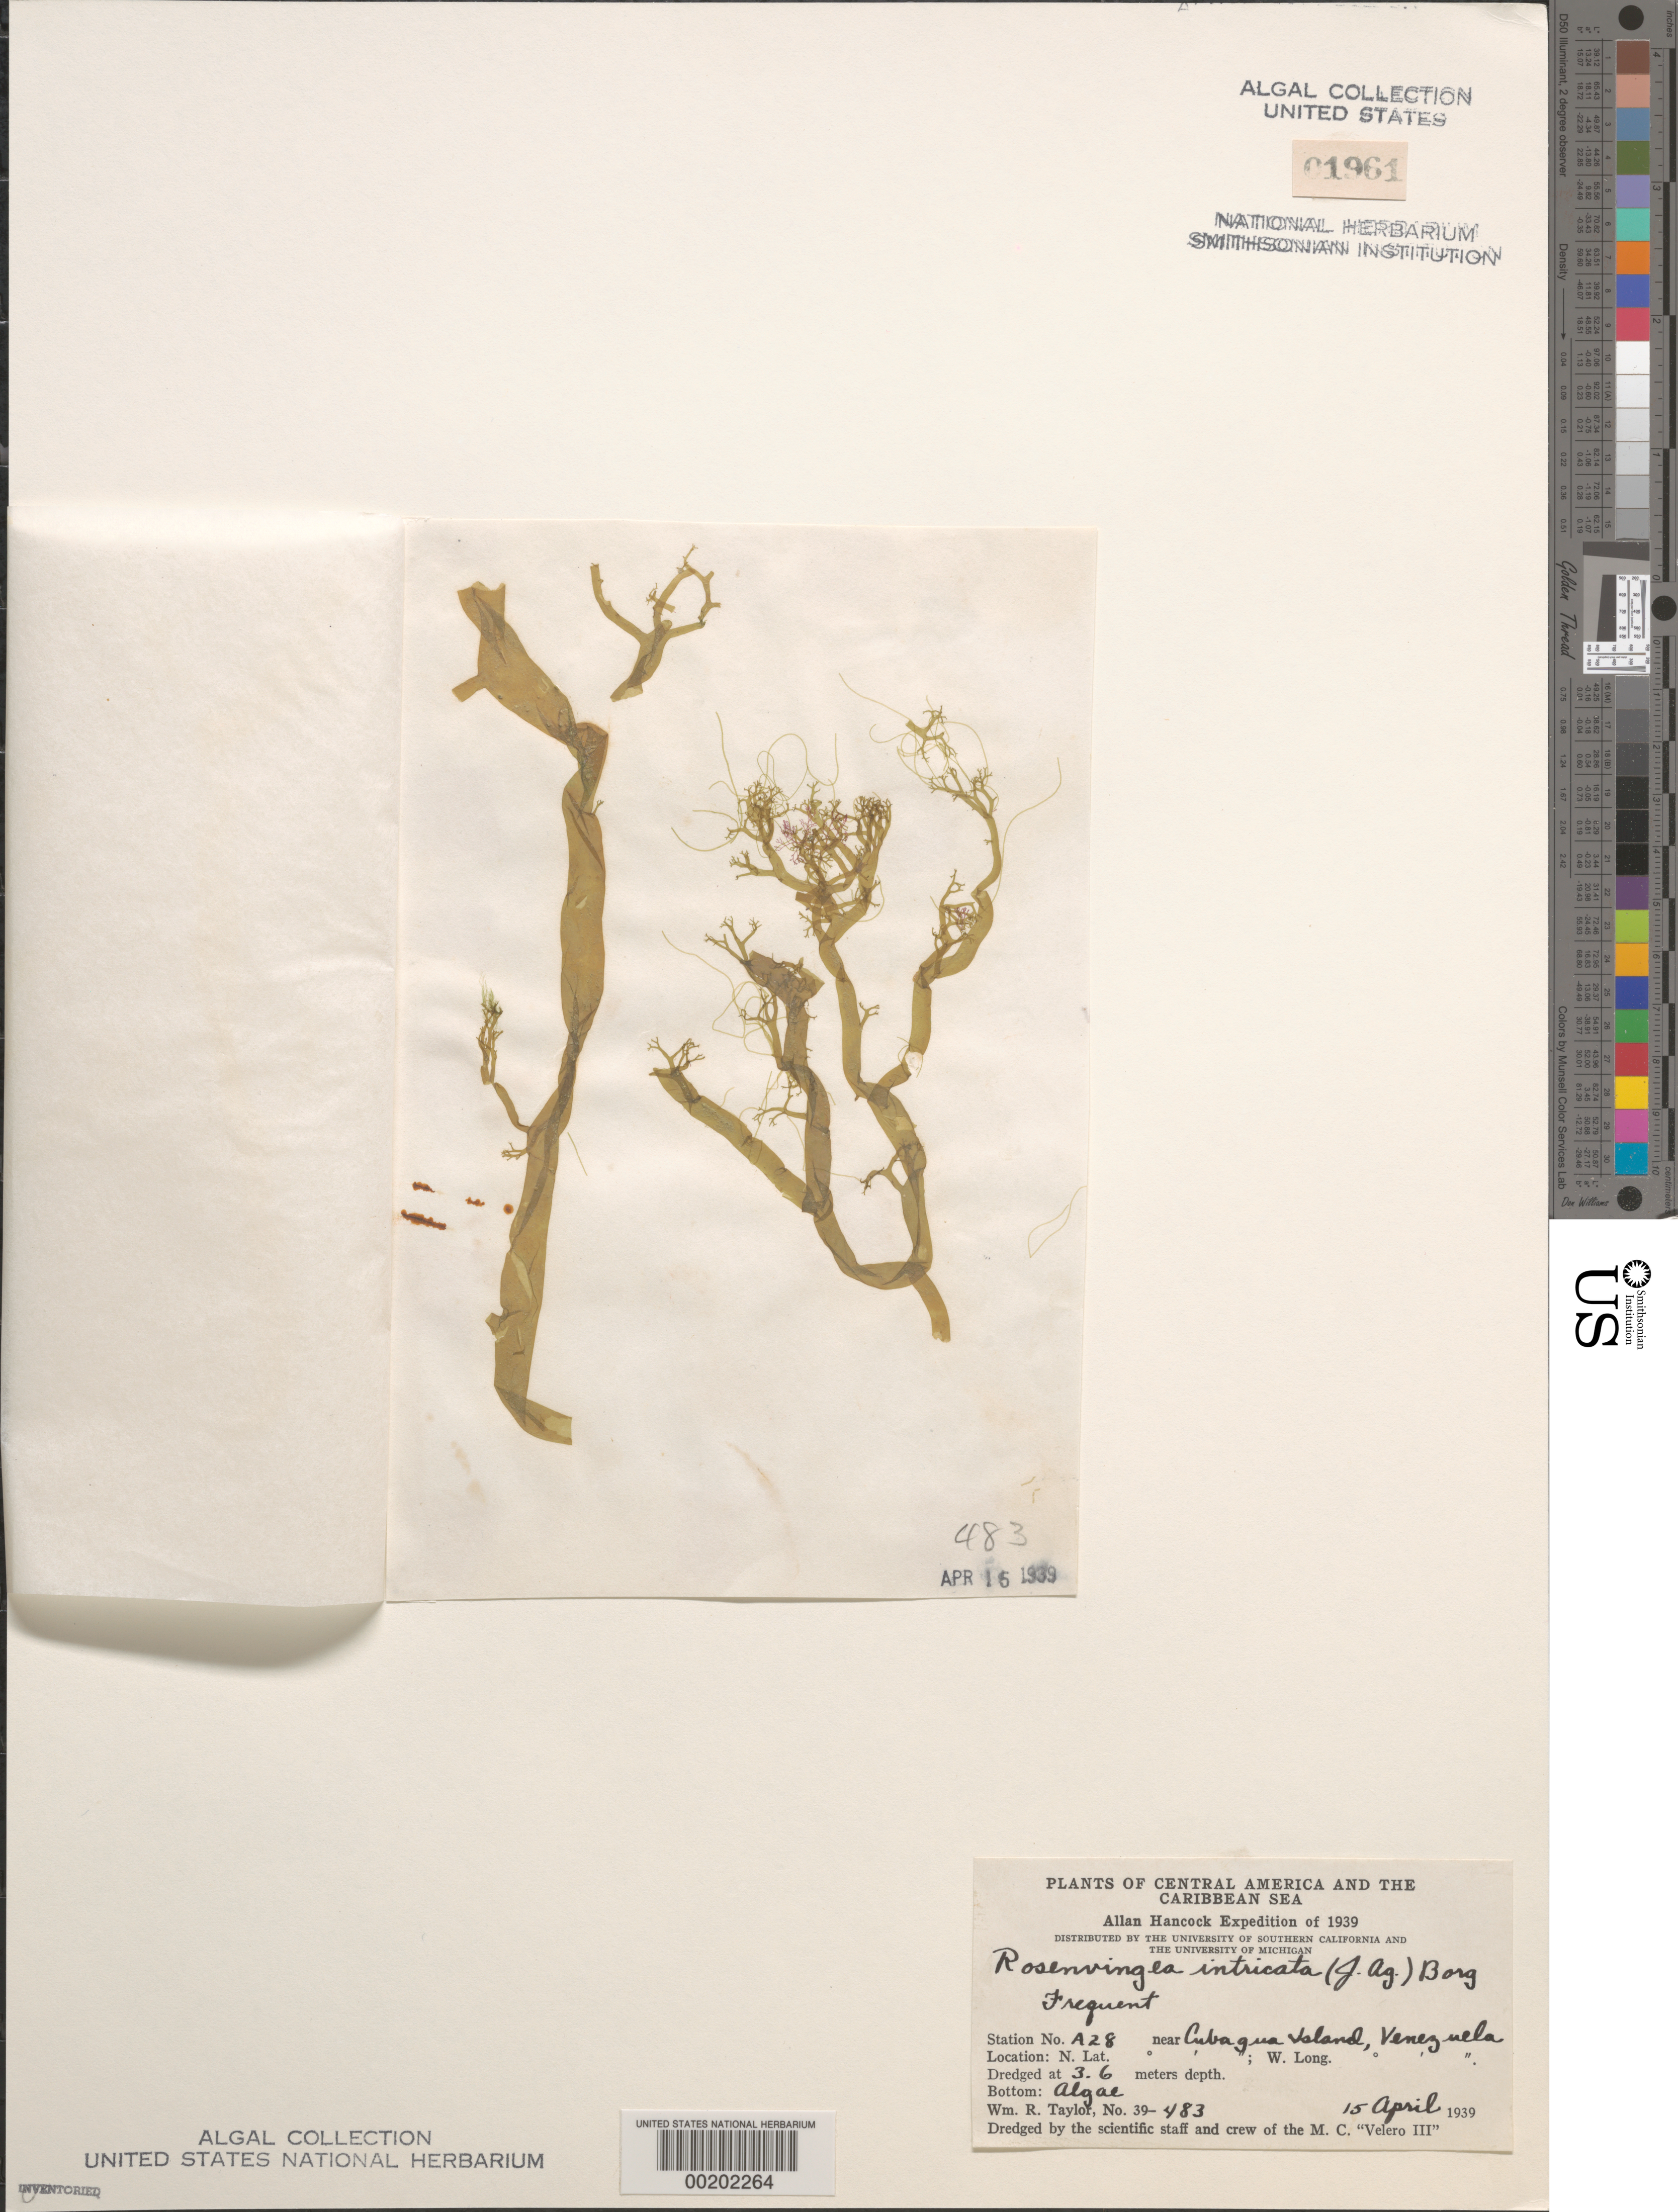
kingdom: Chromista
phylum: Ochrophyta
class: Phaeophyceae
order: Scytosiphonales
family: Scytosiphonaceae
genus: Rosenvingea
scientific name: Rosenvingea endiviifolia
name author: (Martius) M.J. Wynne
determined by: Algae name updating Project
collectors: W. R. Taylor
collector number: WRT 39-483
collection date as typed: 15 Apr 1939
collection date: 1939-04-15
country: Venezuela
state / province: Nueva Esparta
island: Cubagua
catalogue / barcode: US 1961